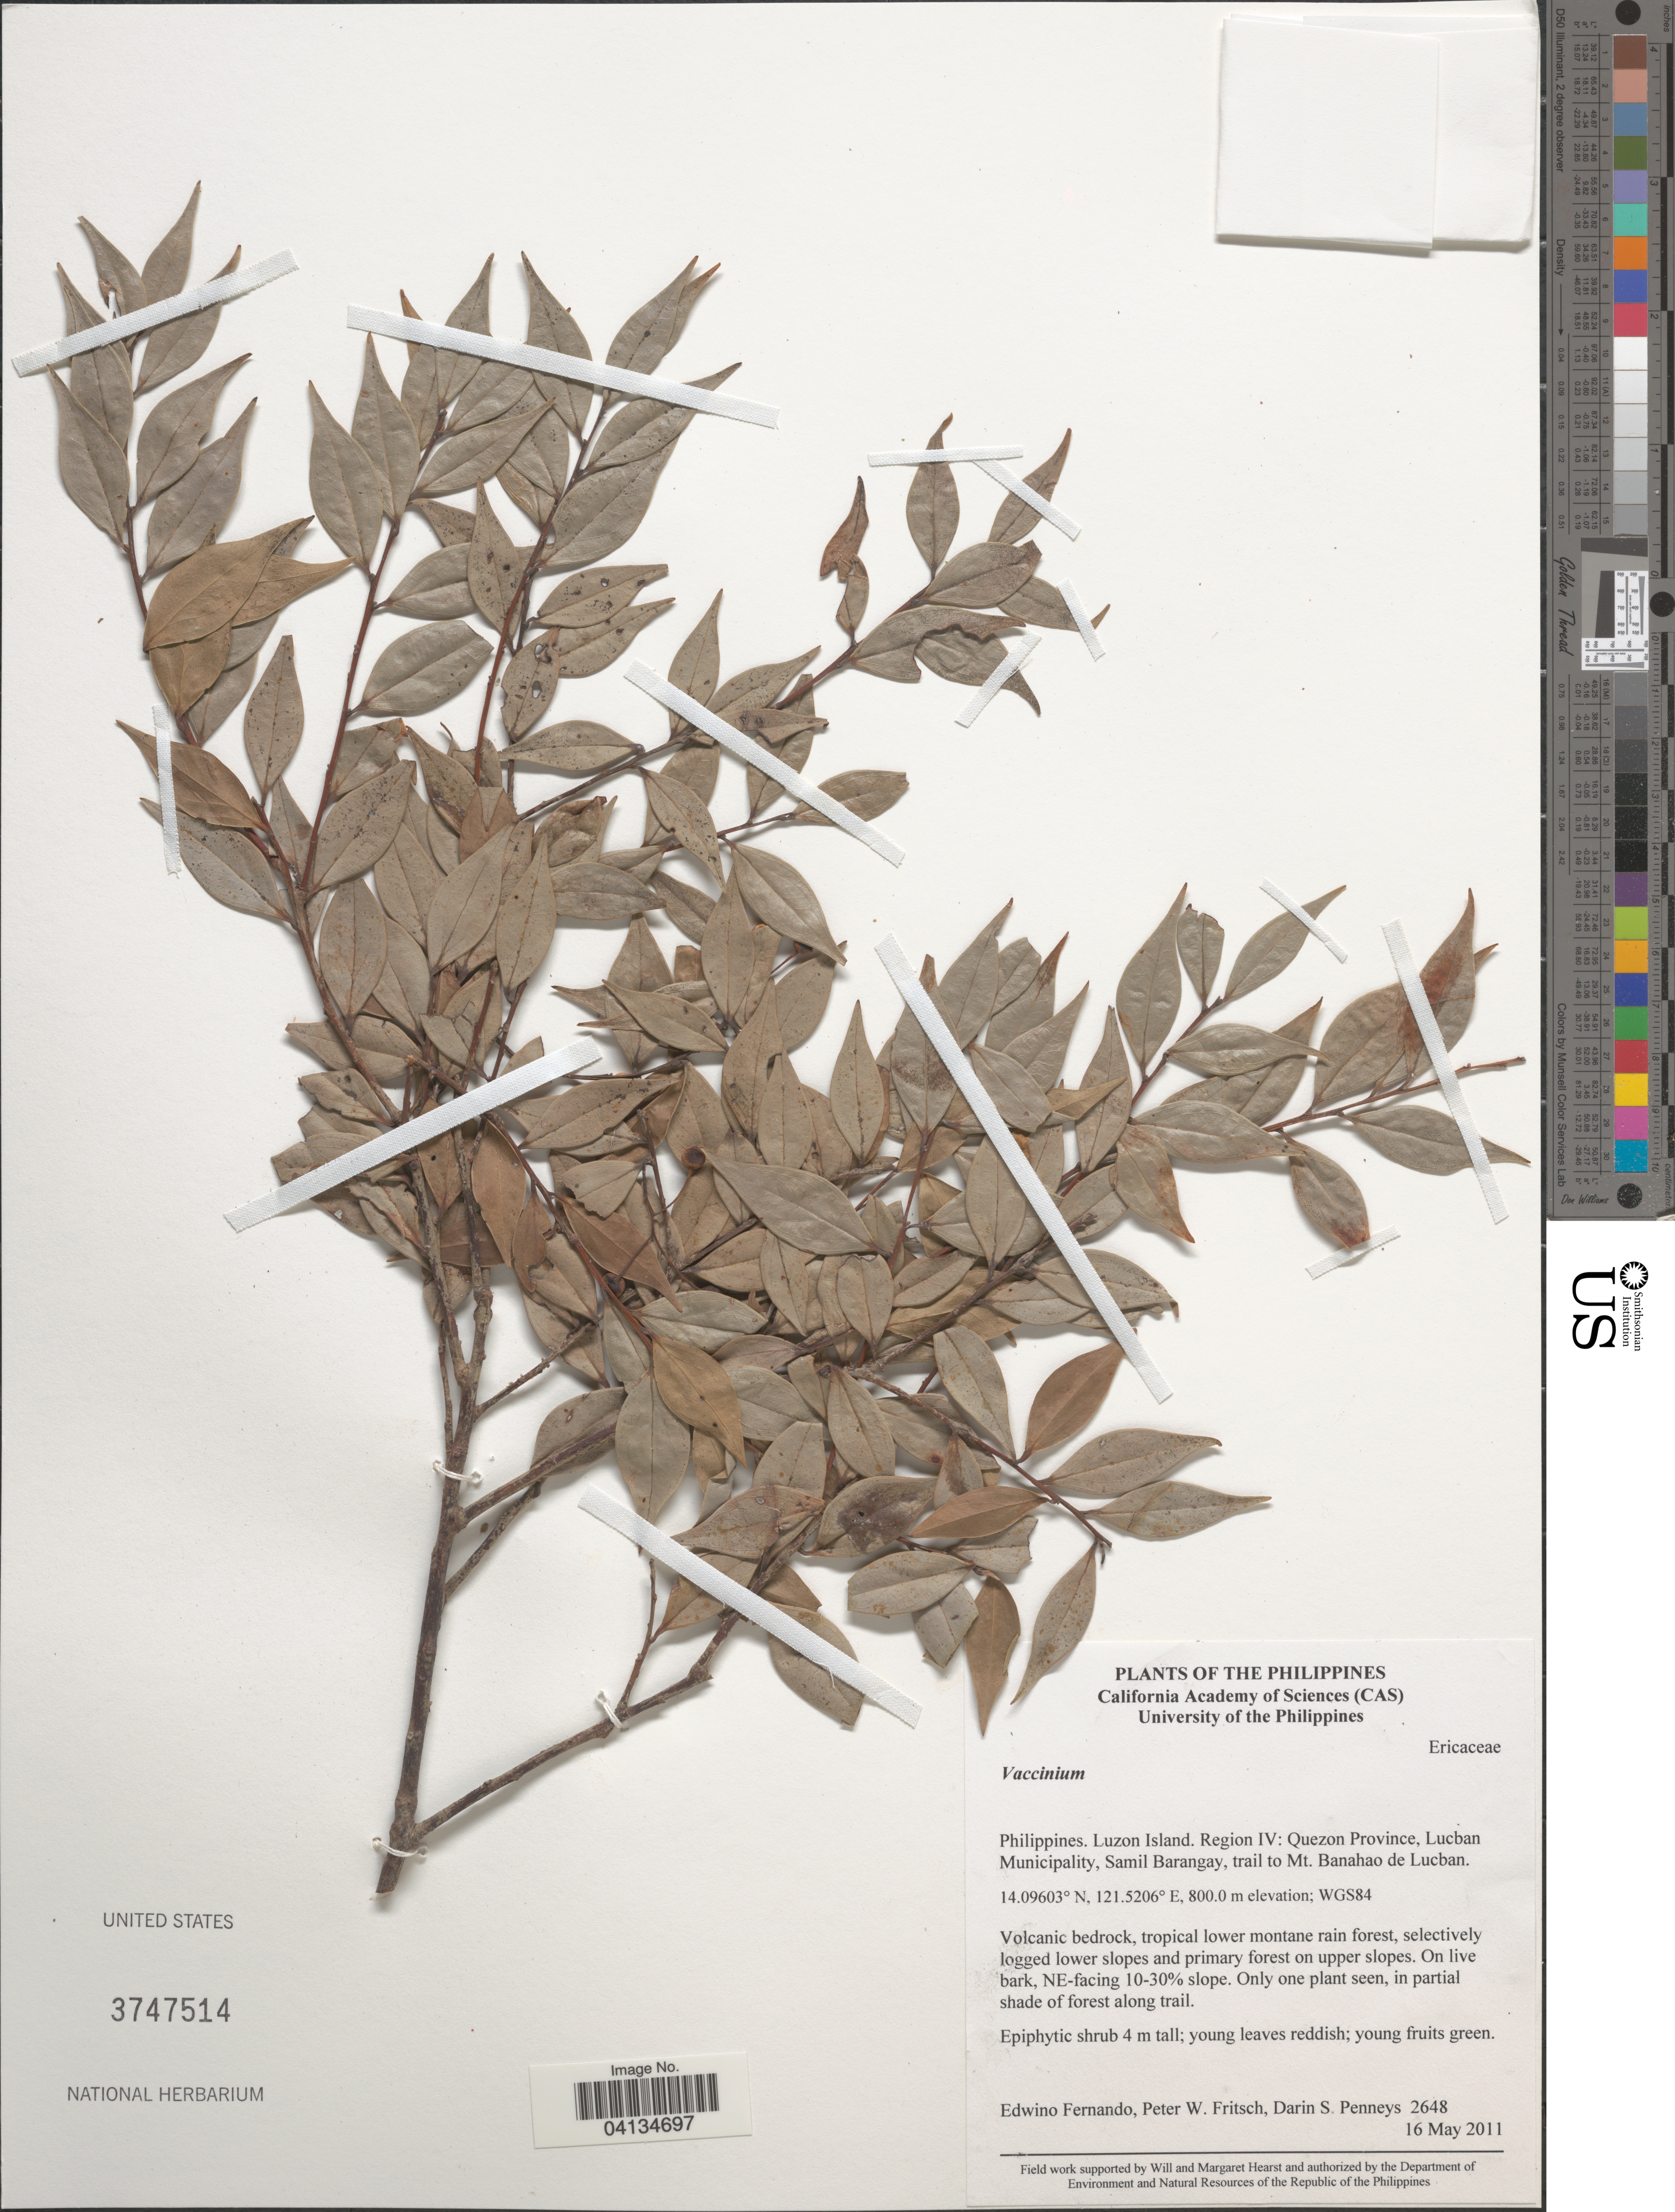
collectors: E. S. Fernando, P. W. Fritsch & D. S. Penneys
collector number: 2648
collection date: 2011-05-16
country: Philippines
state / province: Calabarzon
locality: Luzon Island. Region IV: Quezon Province, Lucban Municipality, Samil Barangay, trail to Mt. Banahao de Lucban. On live bark, NE-facing 10-30% slope. WGS84.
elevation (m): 800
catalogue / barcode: US 3747514